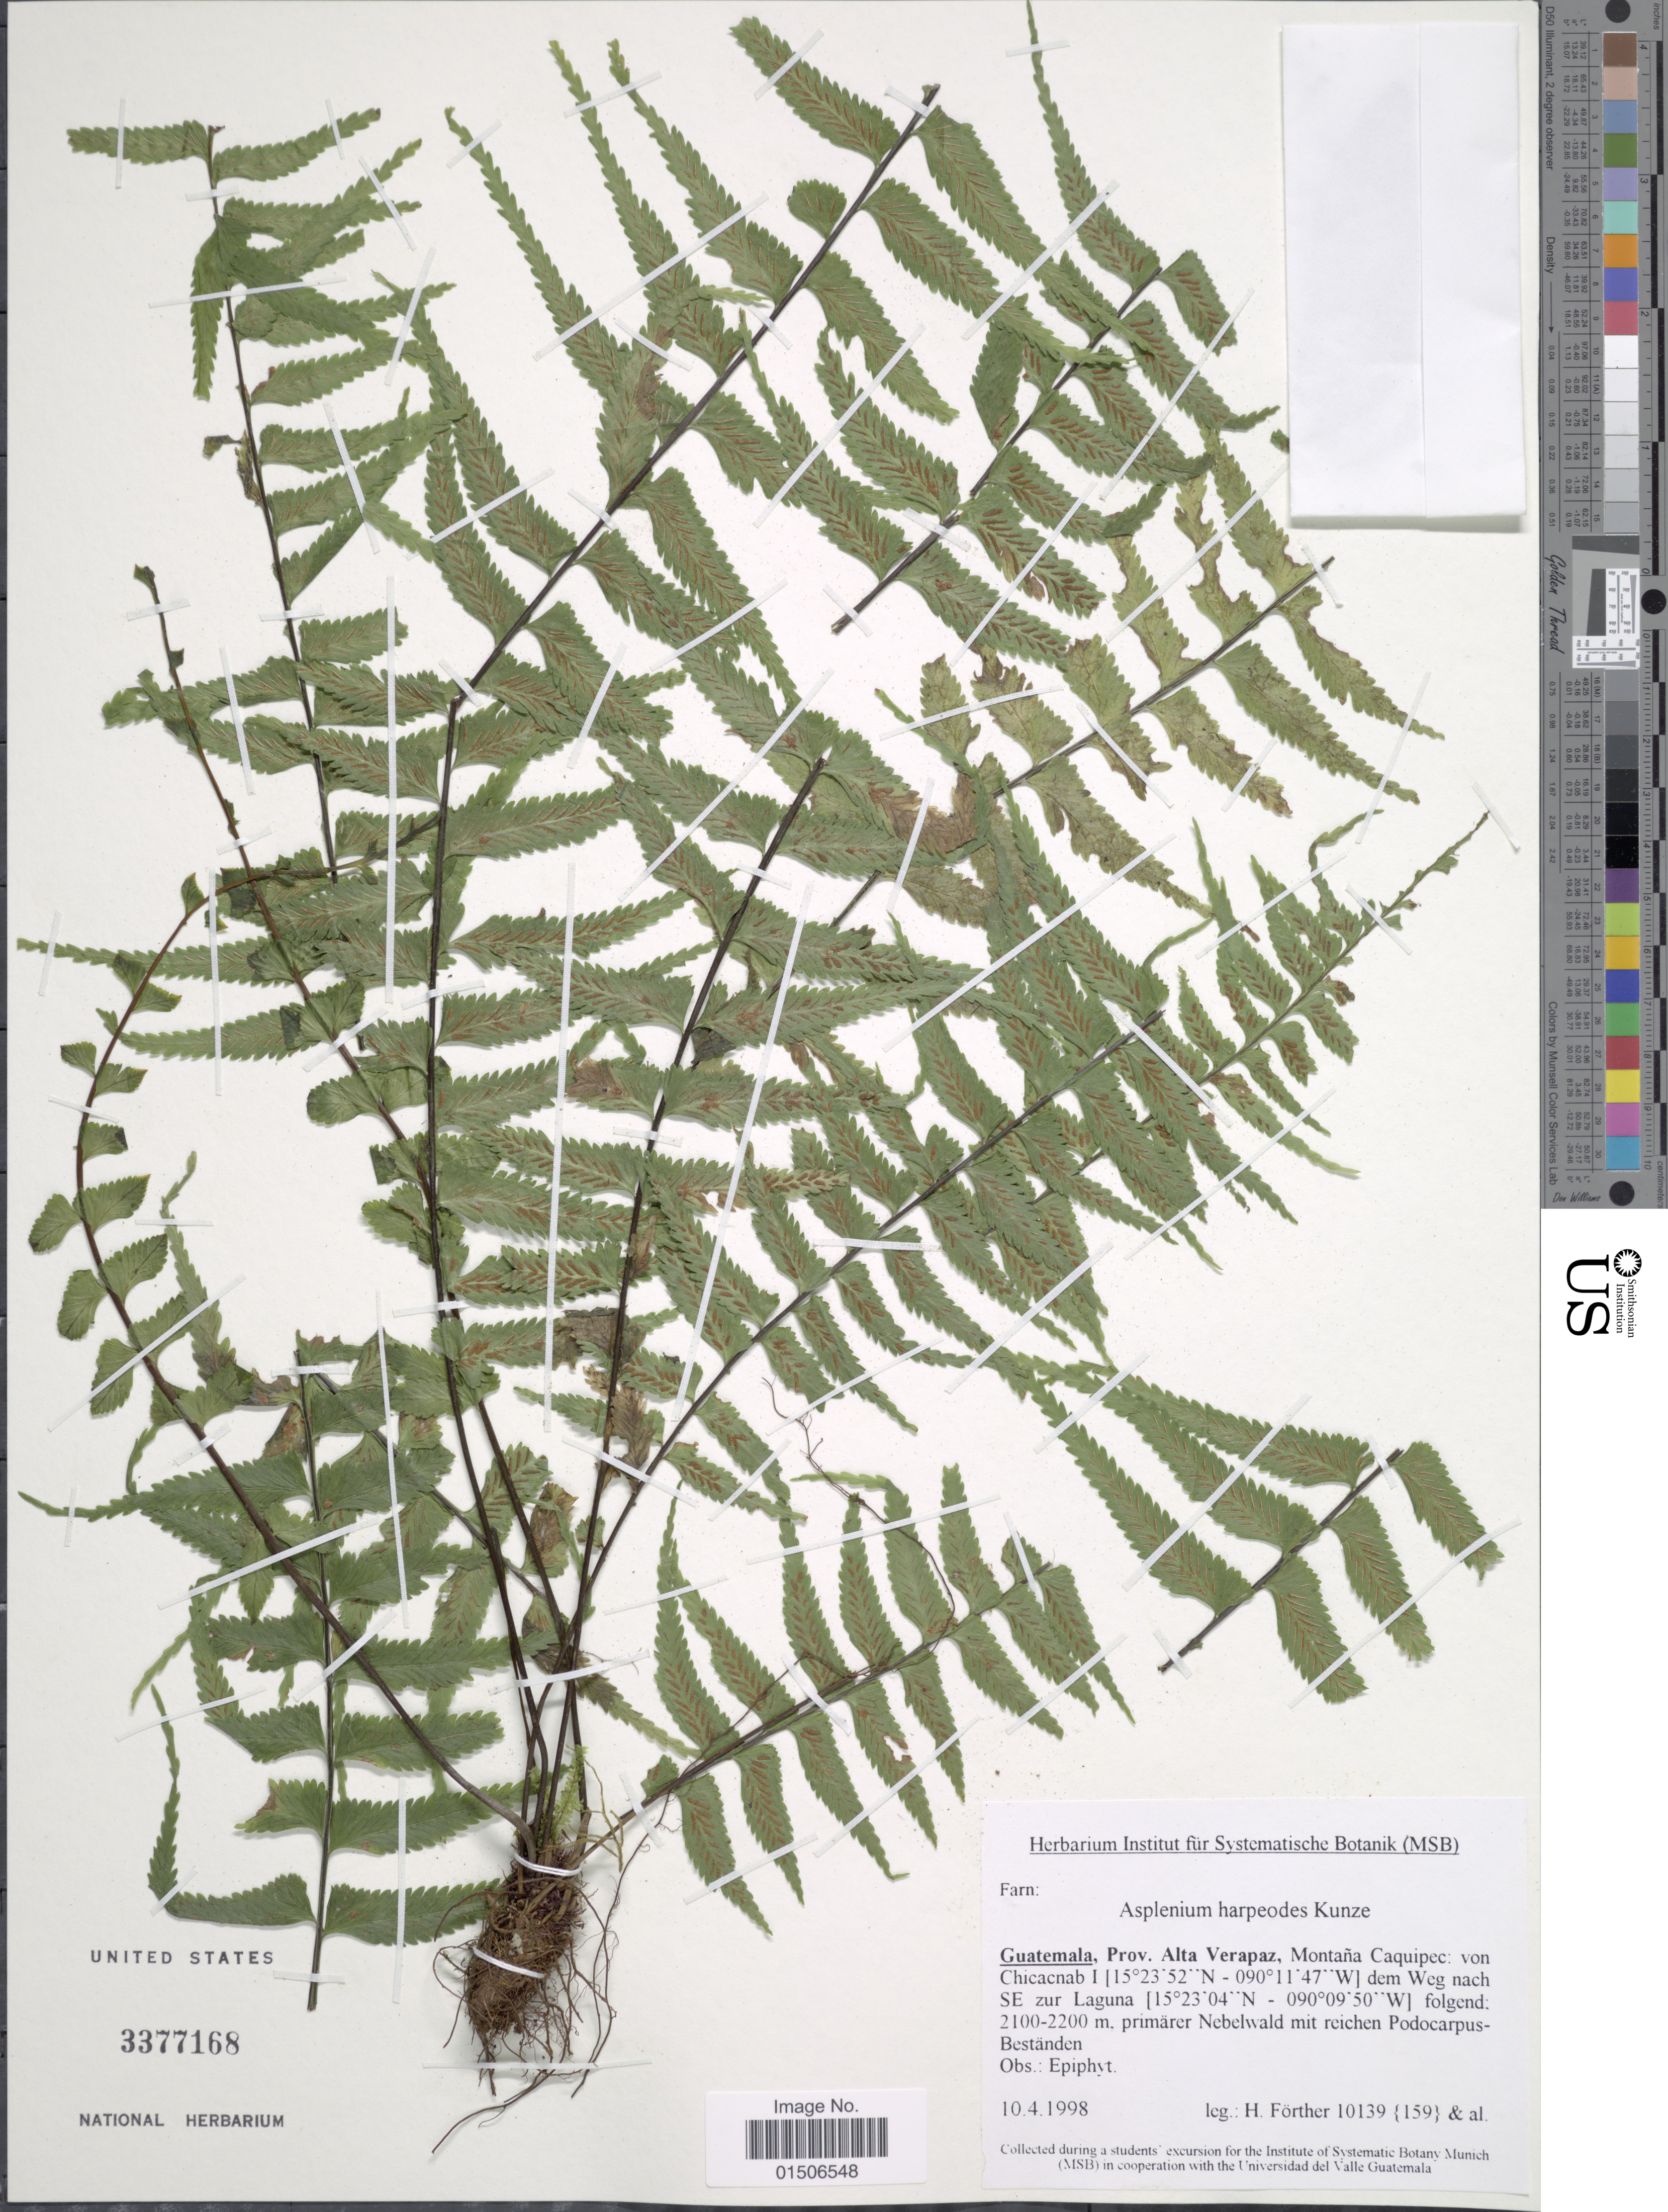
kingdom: Plantae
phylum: Tracheophyta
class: Polypodiopsida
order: Polypodiales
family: Aspleniaceae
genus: Asplenium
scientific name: Asplenium harpeodes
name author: Kunze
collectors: H. Förther & et al.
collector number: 10139{159}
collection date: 1998-04-10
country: Guatemala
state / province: Alta Verapaz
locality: Montaña Caquipec: von Chicacnab dem Weg nach SE zur Laguna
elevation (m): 2100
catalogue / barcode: US 3377168